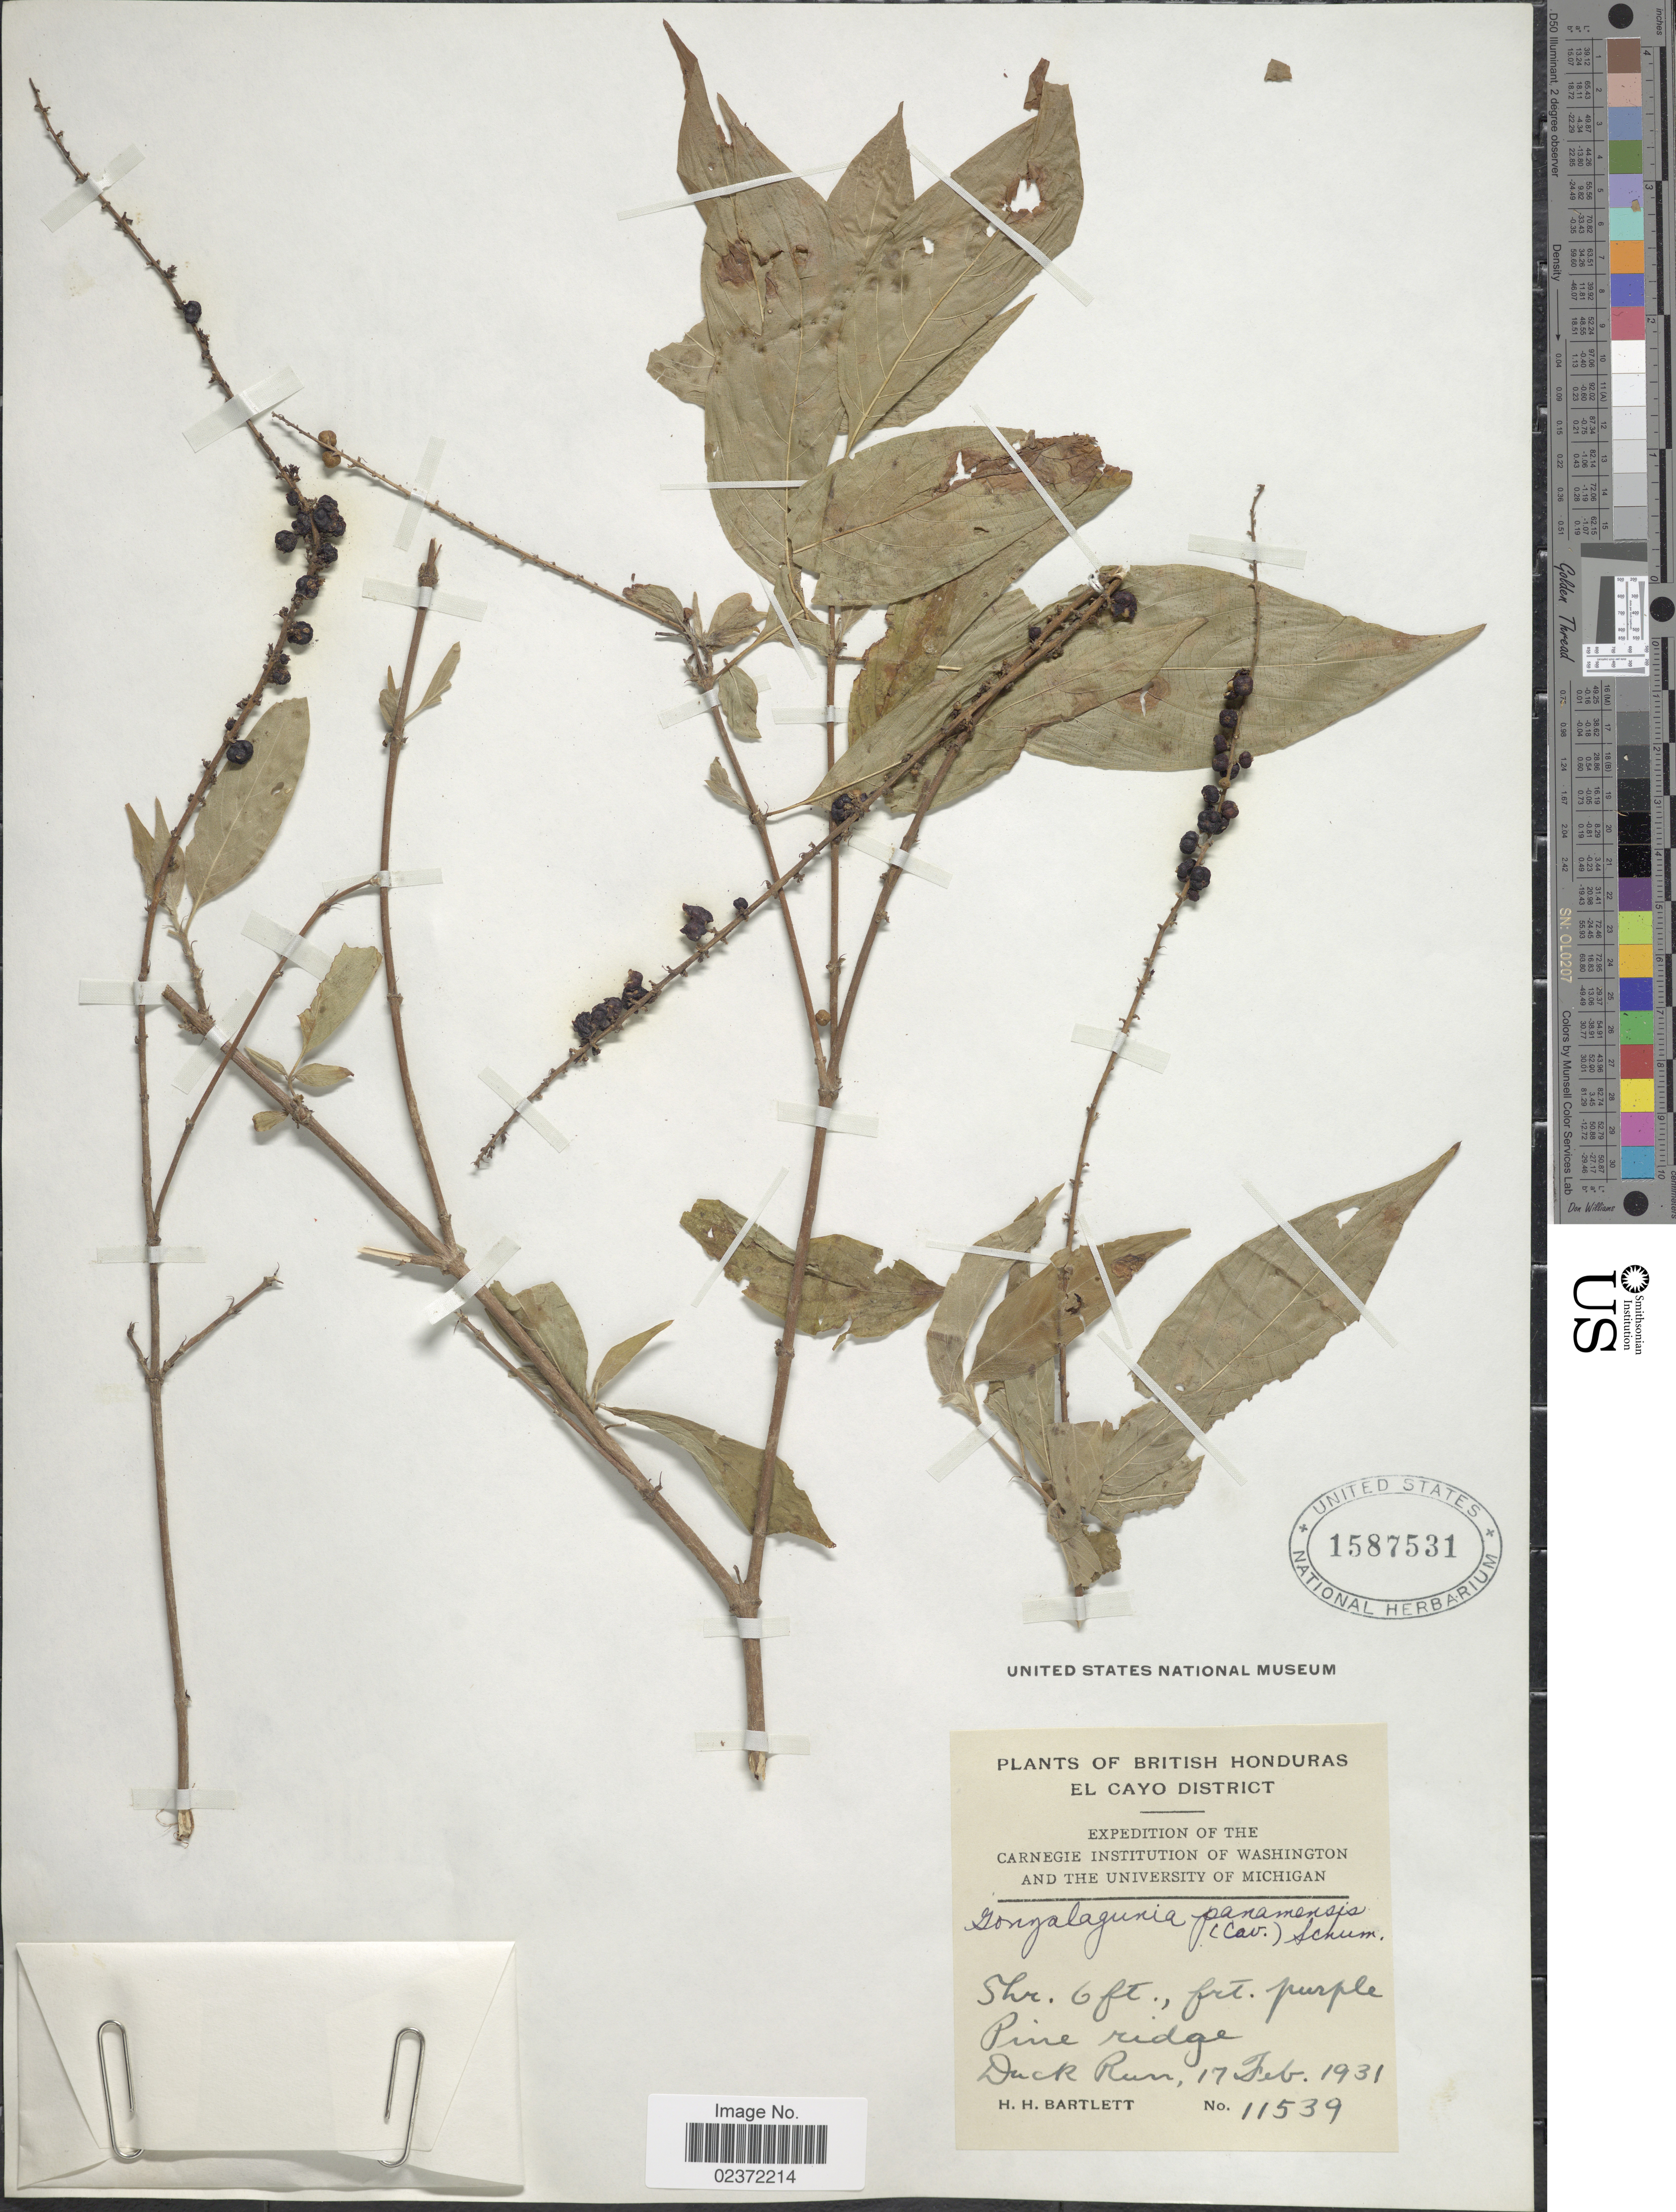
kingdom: Plantae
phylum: Tracheophyta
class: Magnoliopsida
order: Gentianales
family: Rubiaceae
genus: Gonzalagunia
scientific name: Gonzalagunia panamensis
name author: (Cav.) K. Schum.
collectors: H. H. Bartlett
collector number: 11539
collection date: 1931-02-17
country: Belize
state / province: Cayo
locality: British Honduras, El Cayo District, Pine ridge, Duck Run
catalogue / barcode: US 1587531